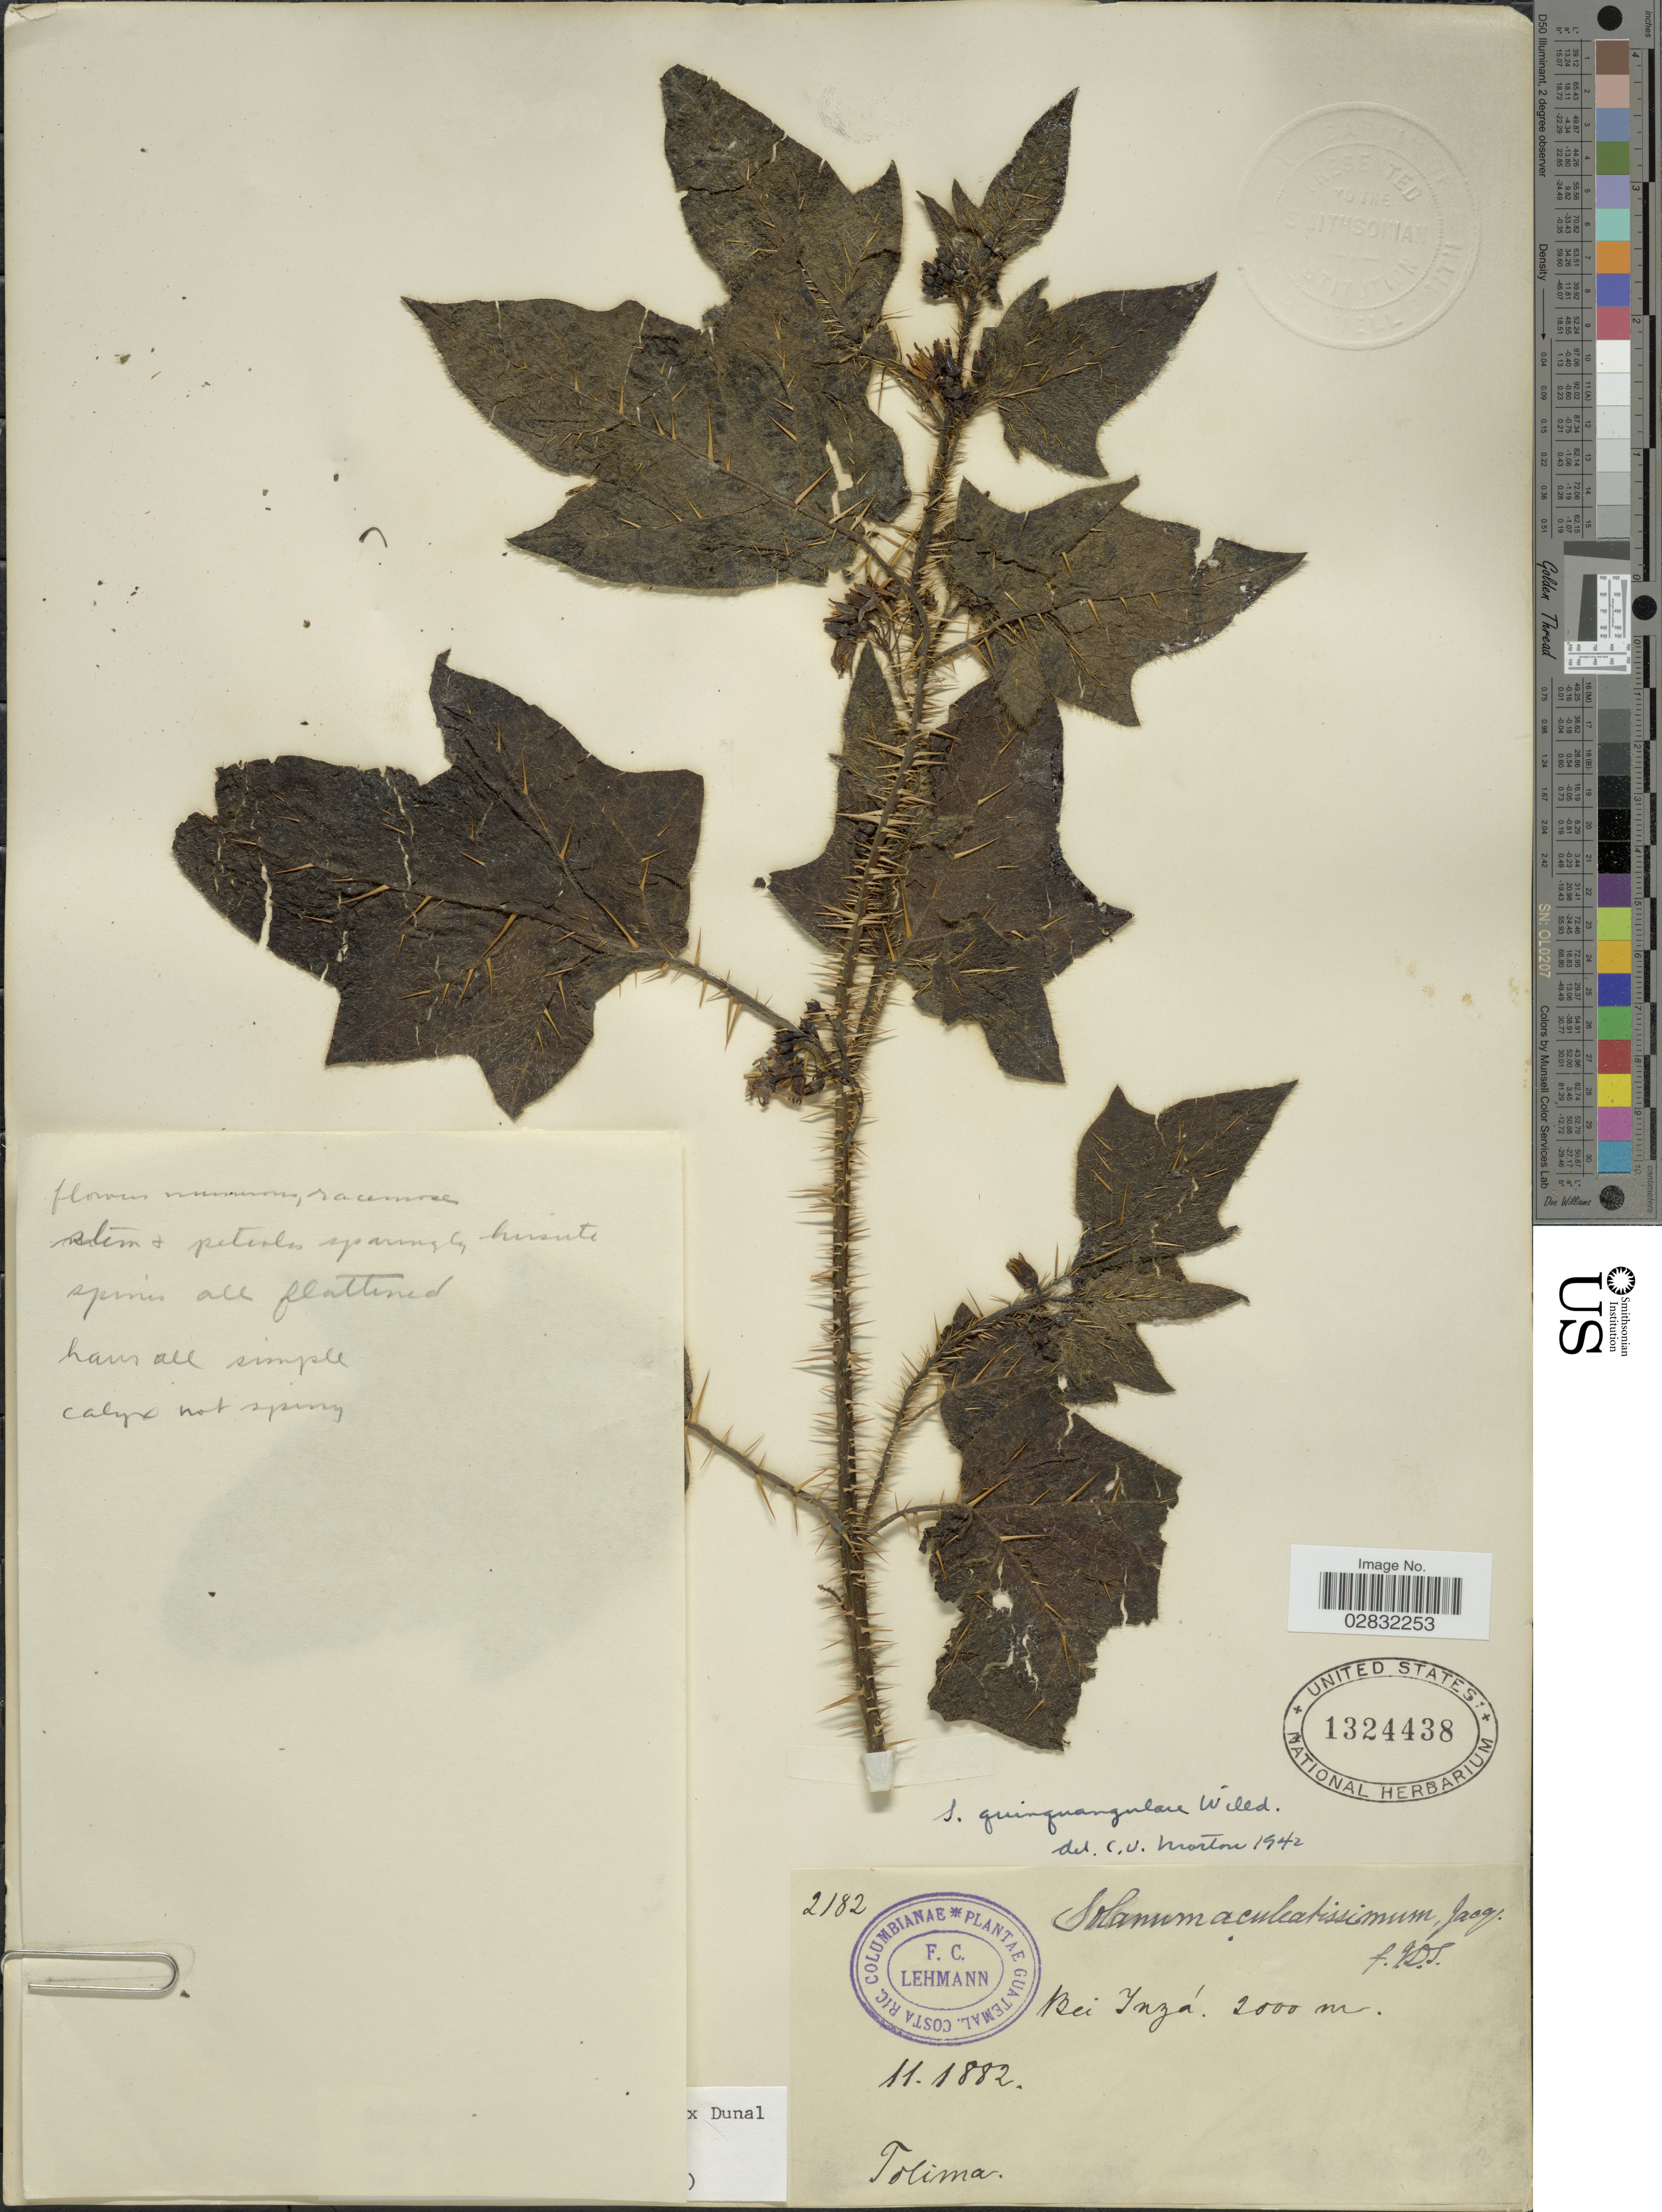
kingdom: Plantae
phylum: Tracheophyta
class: Magnoliopsida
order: Solanales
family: Solanaceae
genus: Solanum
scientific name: Solanum acerifolium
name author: Humb. & Bonpl. ex Dunal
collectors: F. C. Lehmann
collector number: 2182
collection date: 1882-11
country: Colombia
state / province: Tolima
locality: Bei Inzá, Tolima.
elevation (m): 2000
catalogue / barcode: US 1324438